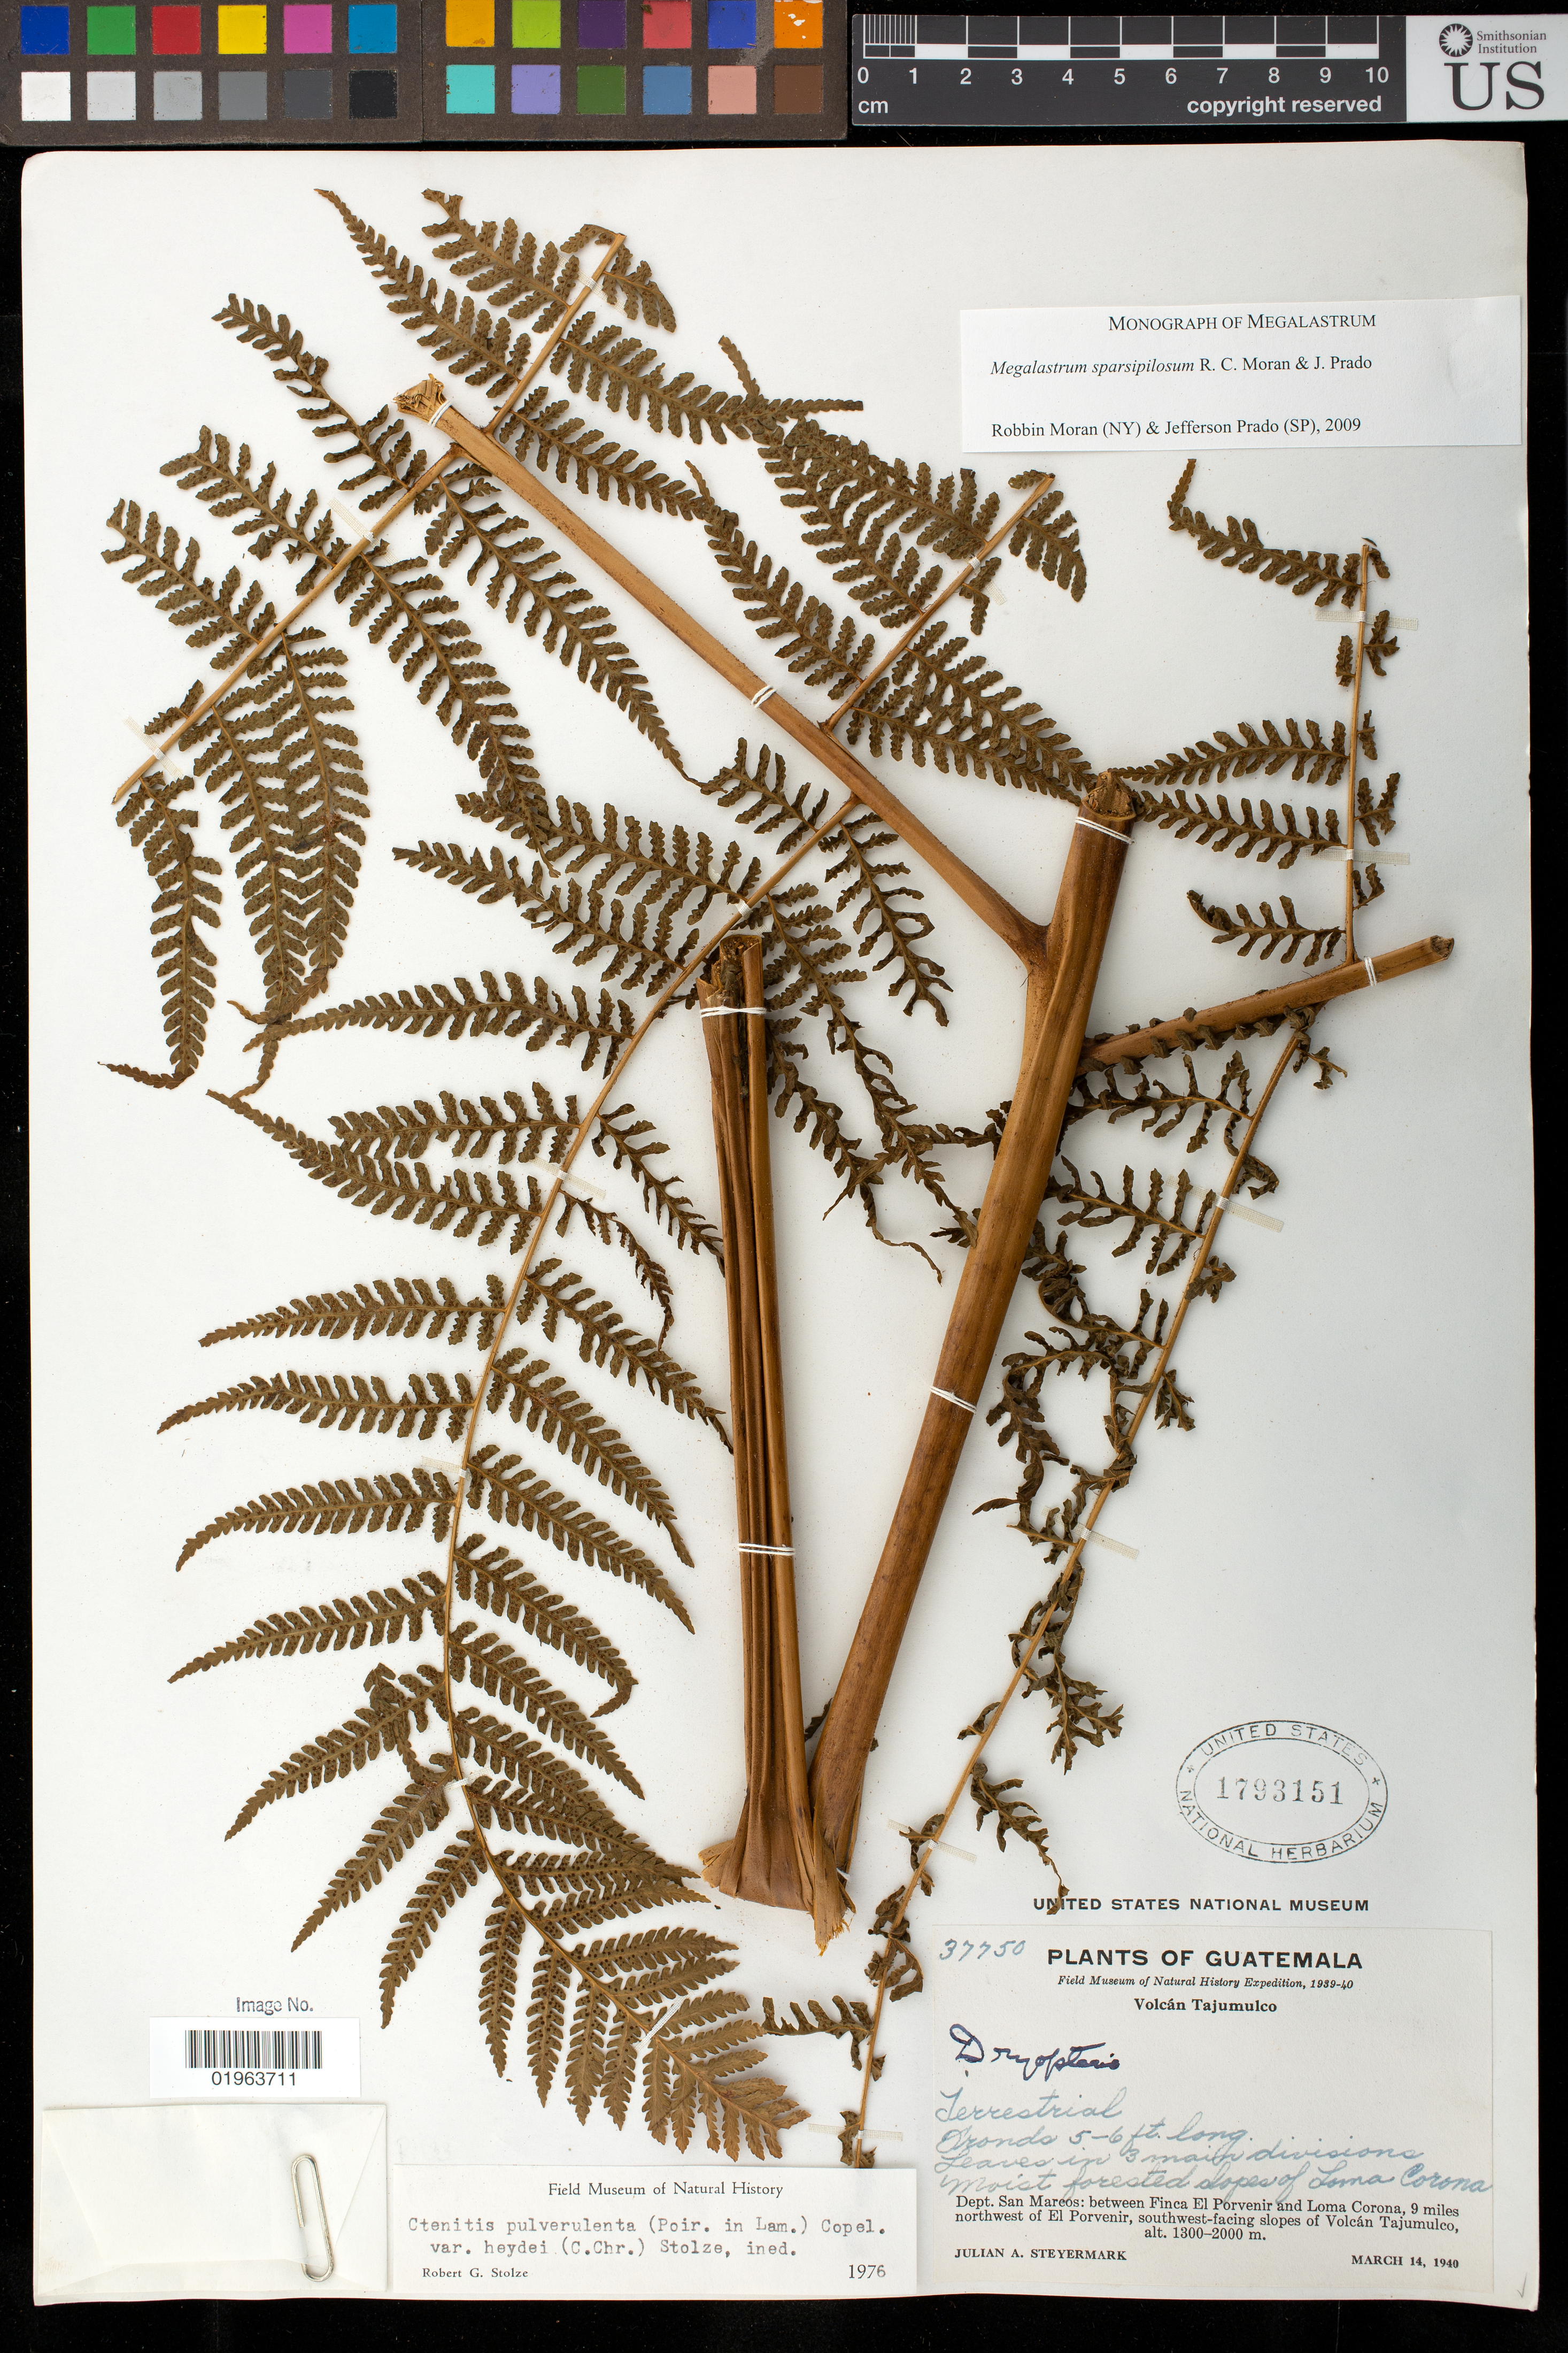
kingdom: Plantae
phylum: Tracheophyta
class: Polypodiopsida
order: Polypodiales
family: Dryopteridaceae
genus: Megalastrum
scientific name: Megalastrum sparsipilosum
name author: R.C. Moran & J. Prado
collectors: J. Steyermark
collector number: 37750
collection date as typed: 14 Mar 1940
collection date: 1940-03-14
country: Guatemala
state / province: San Marcos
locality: Between Finca El Porvenir and Loma Corona, 9 mi NW of El Porvenir, SW-facing slopes of Volcan Tajumulco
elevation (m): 1300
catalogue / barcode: US 1793151